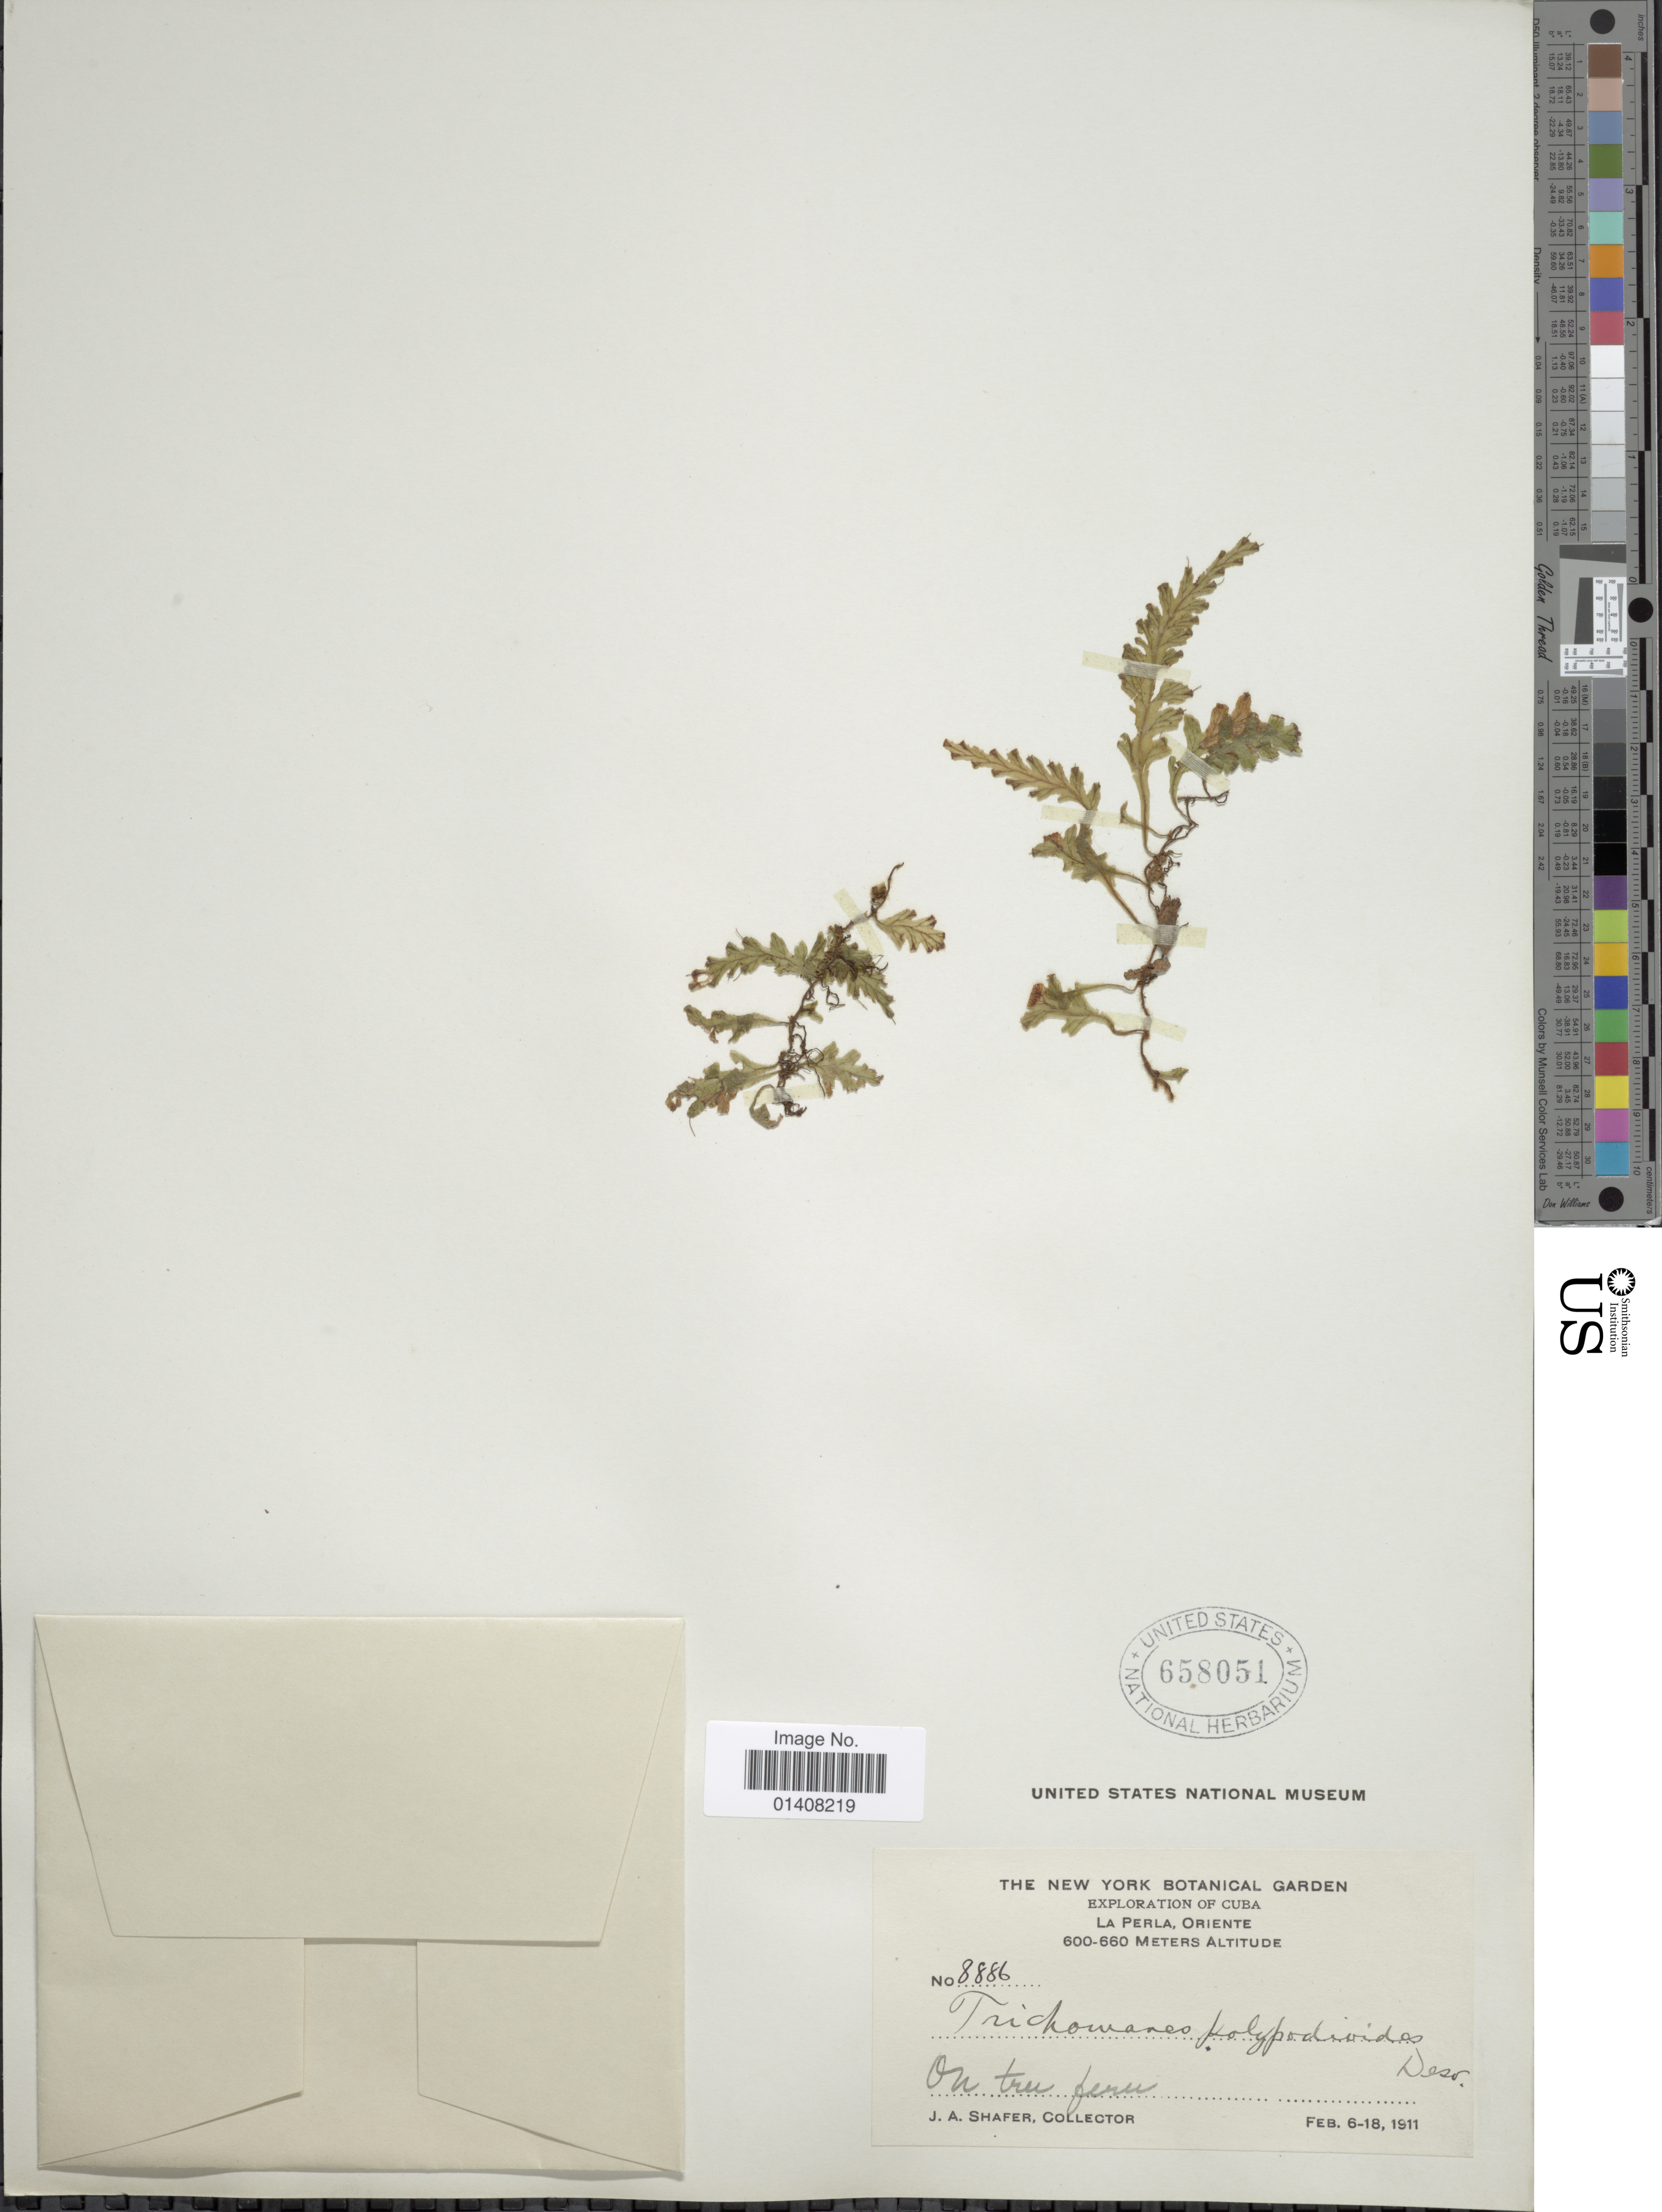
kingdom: Plantae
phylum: Tracheophyta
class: Polypodiopsida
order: Hymenophyllales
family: Hymenophyllaceae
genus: Trichomanes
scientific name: Trichomanes polypodioides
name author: L.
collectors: J. A. Shafer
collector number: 8886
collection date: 1911-02-06/1911-02-18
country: Cuba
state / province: Oriente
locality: La Perla, Oriente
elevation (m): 600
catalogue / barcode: US 658051